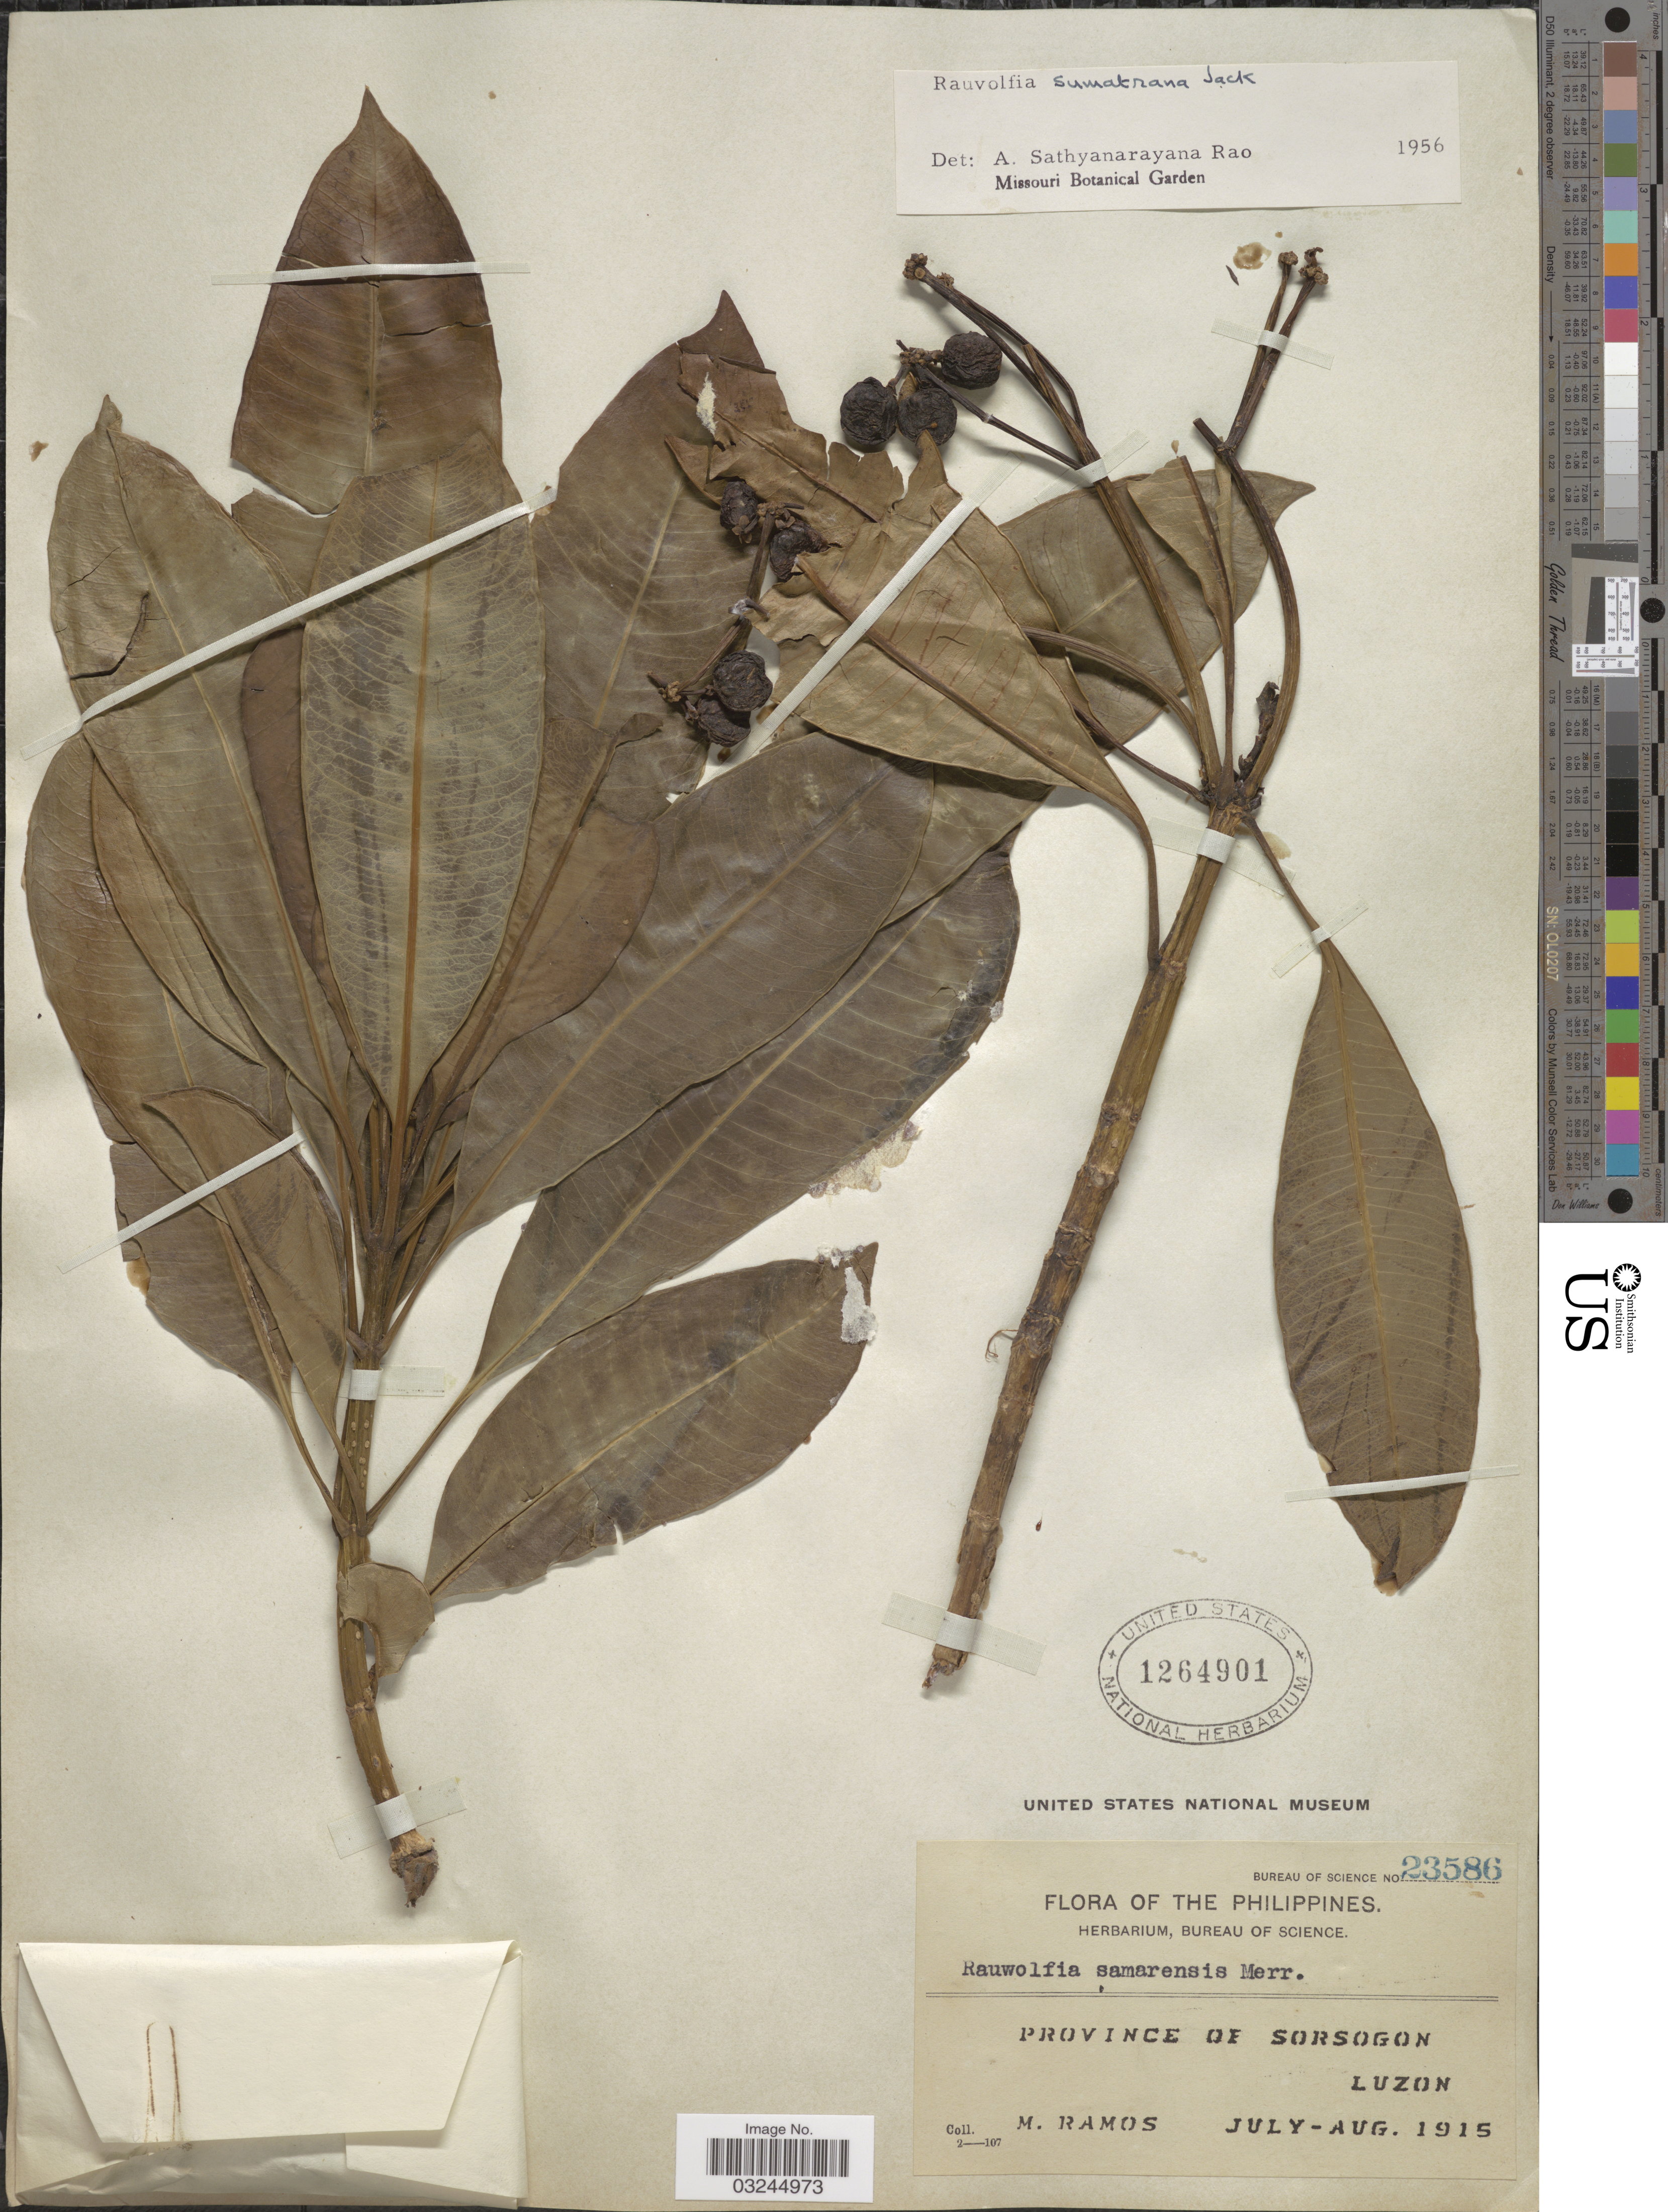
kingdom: Plantae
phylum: Tracheophyta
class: Magnoliopsida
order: Gentianales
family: Apocynaceae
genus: Rauvolfia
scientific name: Rauvolfia samarensis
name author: Merr.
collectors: M. Ramos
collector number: Bureau of Science 23586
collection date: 1915-07/1915-08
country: Philippines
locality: Province of Sorsogon. Luzon.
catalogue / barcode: US 1264901